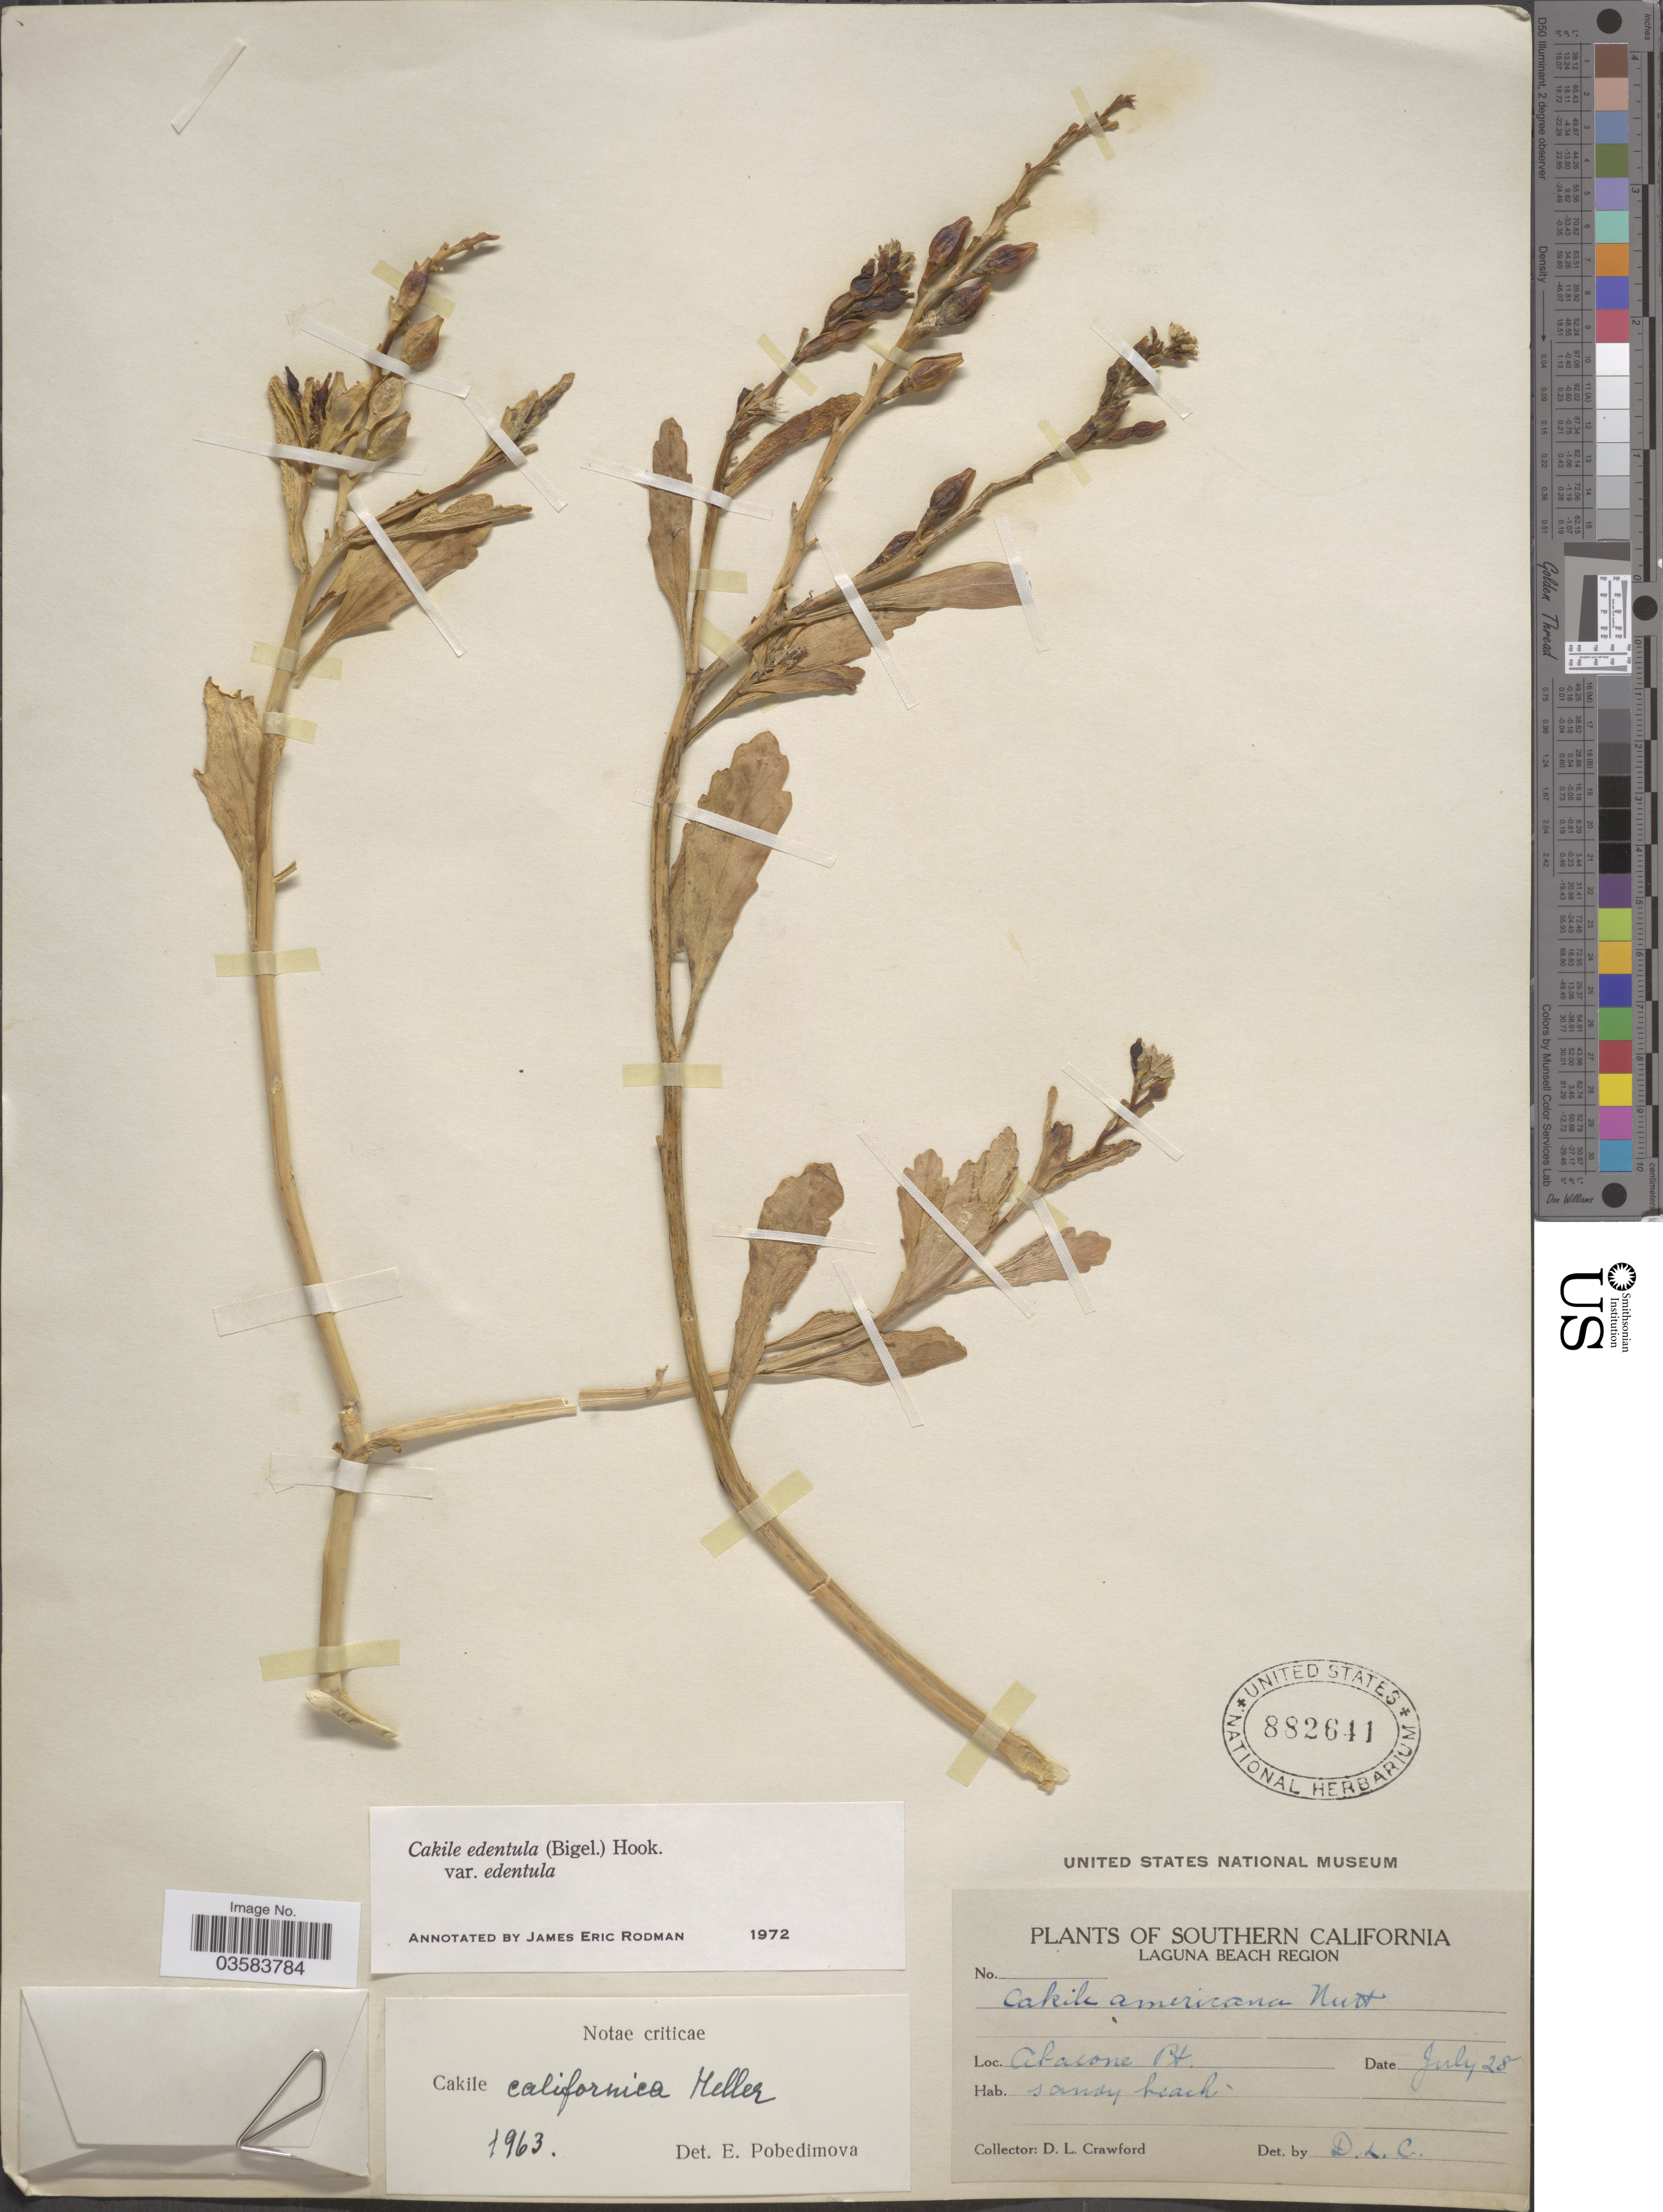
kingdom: Plantae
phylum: Tracheophyta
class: Magnoliopsida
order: Brassicales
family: Brassicaceae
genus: Cakile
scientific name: Cakile edentula var. edentula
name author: (Bigelow) Hook.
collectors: D. L. Crawford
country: United States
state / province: California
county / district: Orange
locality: Southern California. Laguna Beach Region. Abalone Pt.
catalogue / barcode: US 882641